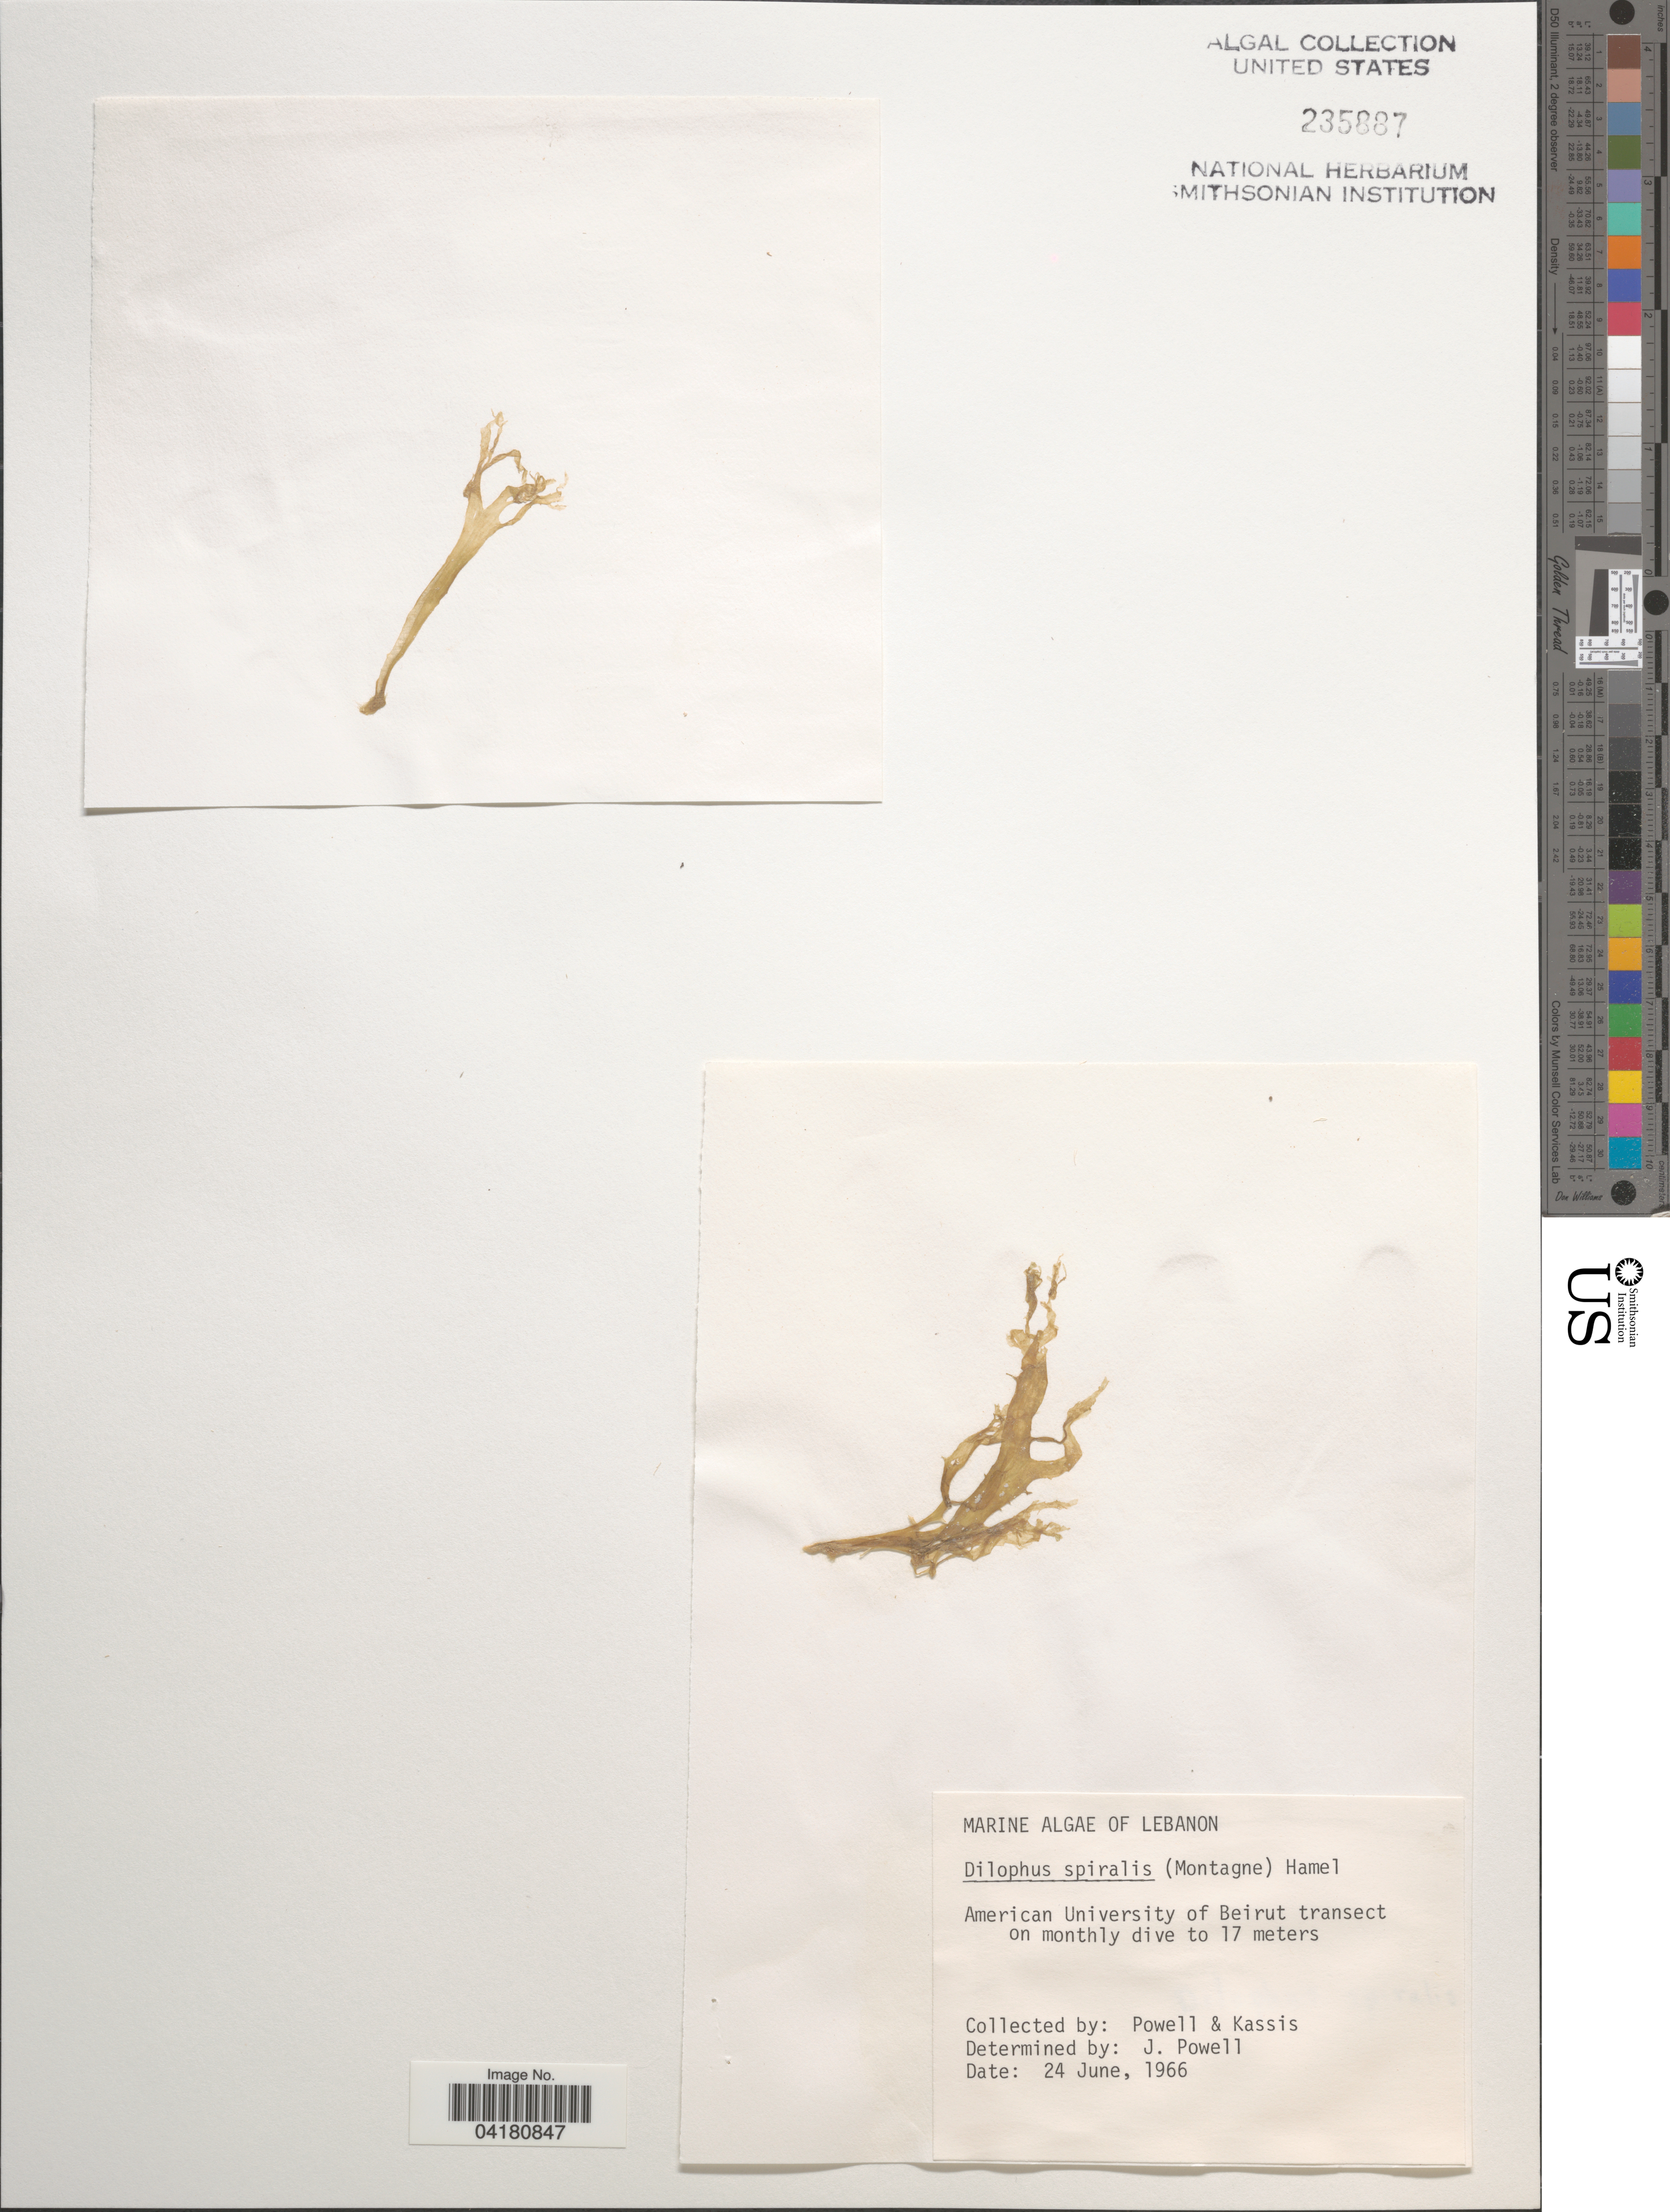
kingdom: Chromista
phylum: Ochrophyta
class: Phaeophyceae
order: Dictyotales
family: Dictyotaceae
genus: Dictyota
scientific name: Dictyota spiralis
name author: Mont.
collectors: -. Powell & Kassis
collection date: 1966-06-24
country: Lebanon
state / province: Beyrouth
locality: American University of Beirut transect on monthly dive to 17 meters.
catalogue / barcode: US 235887